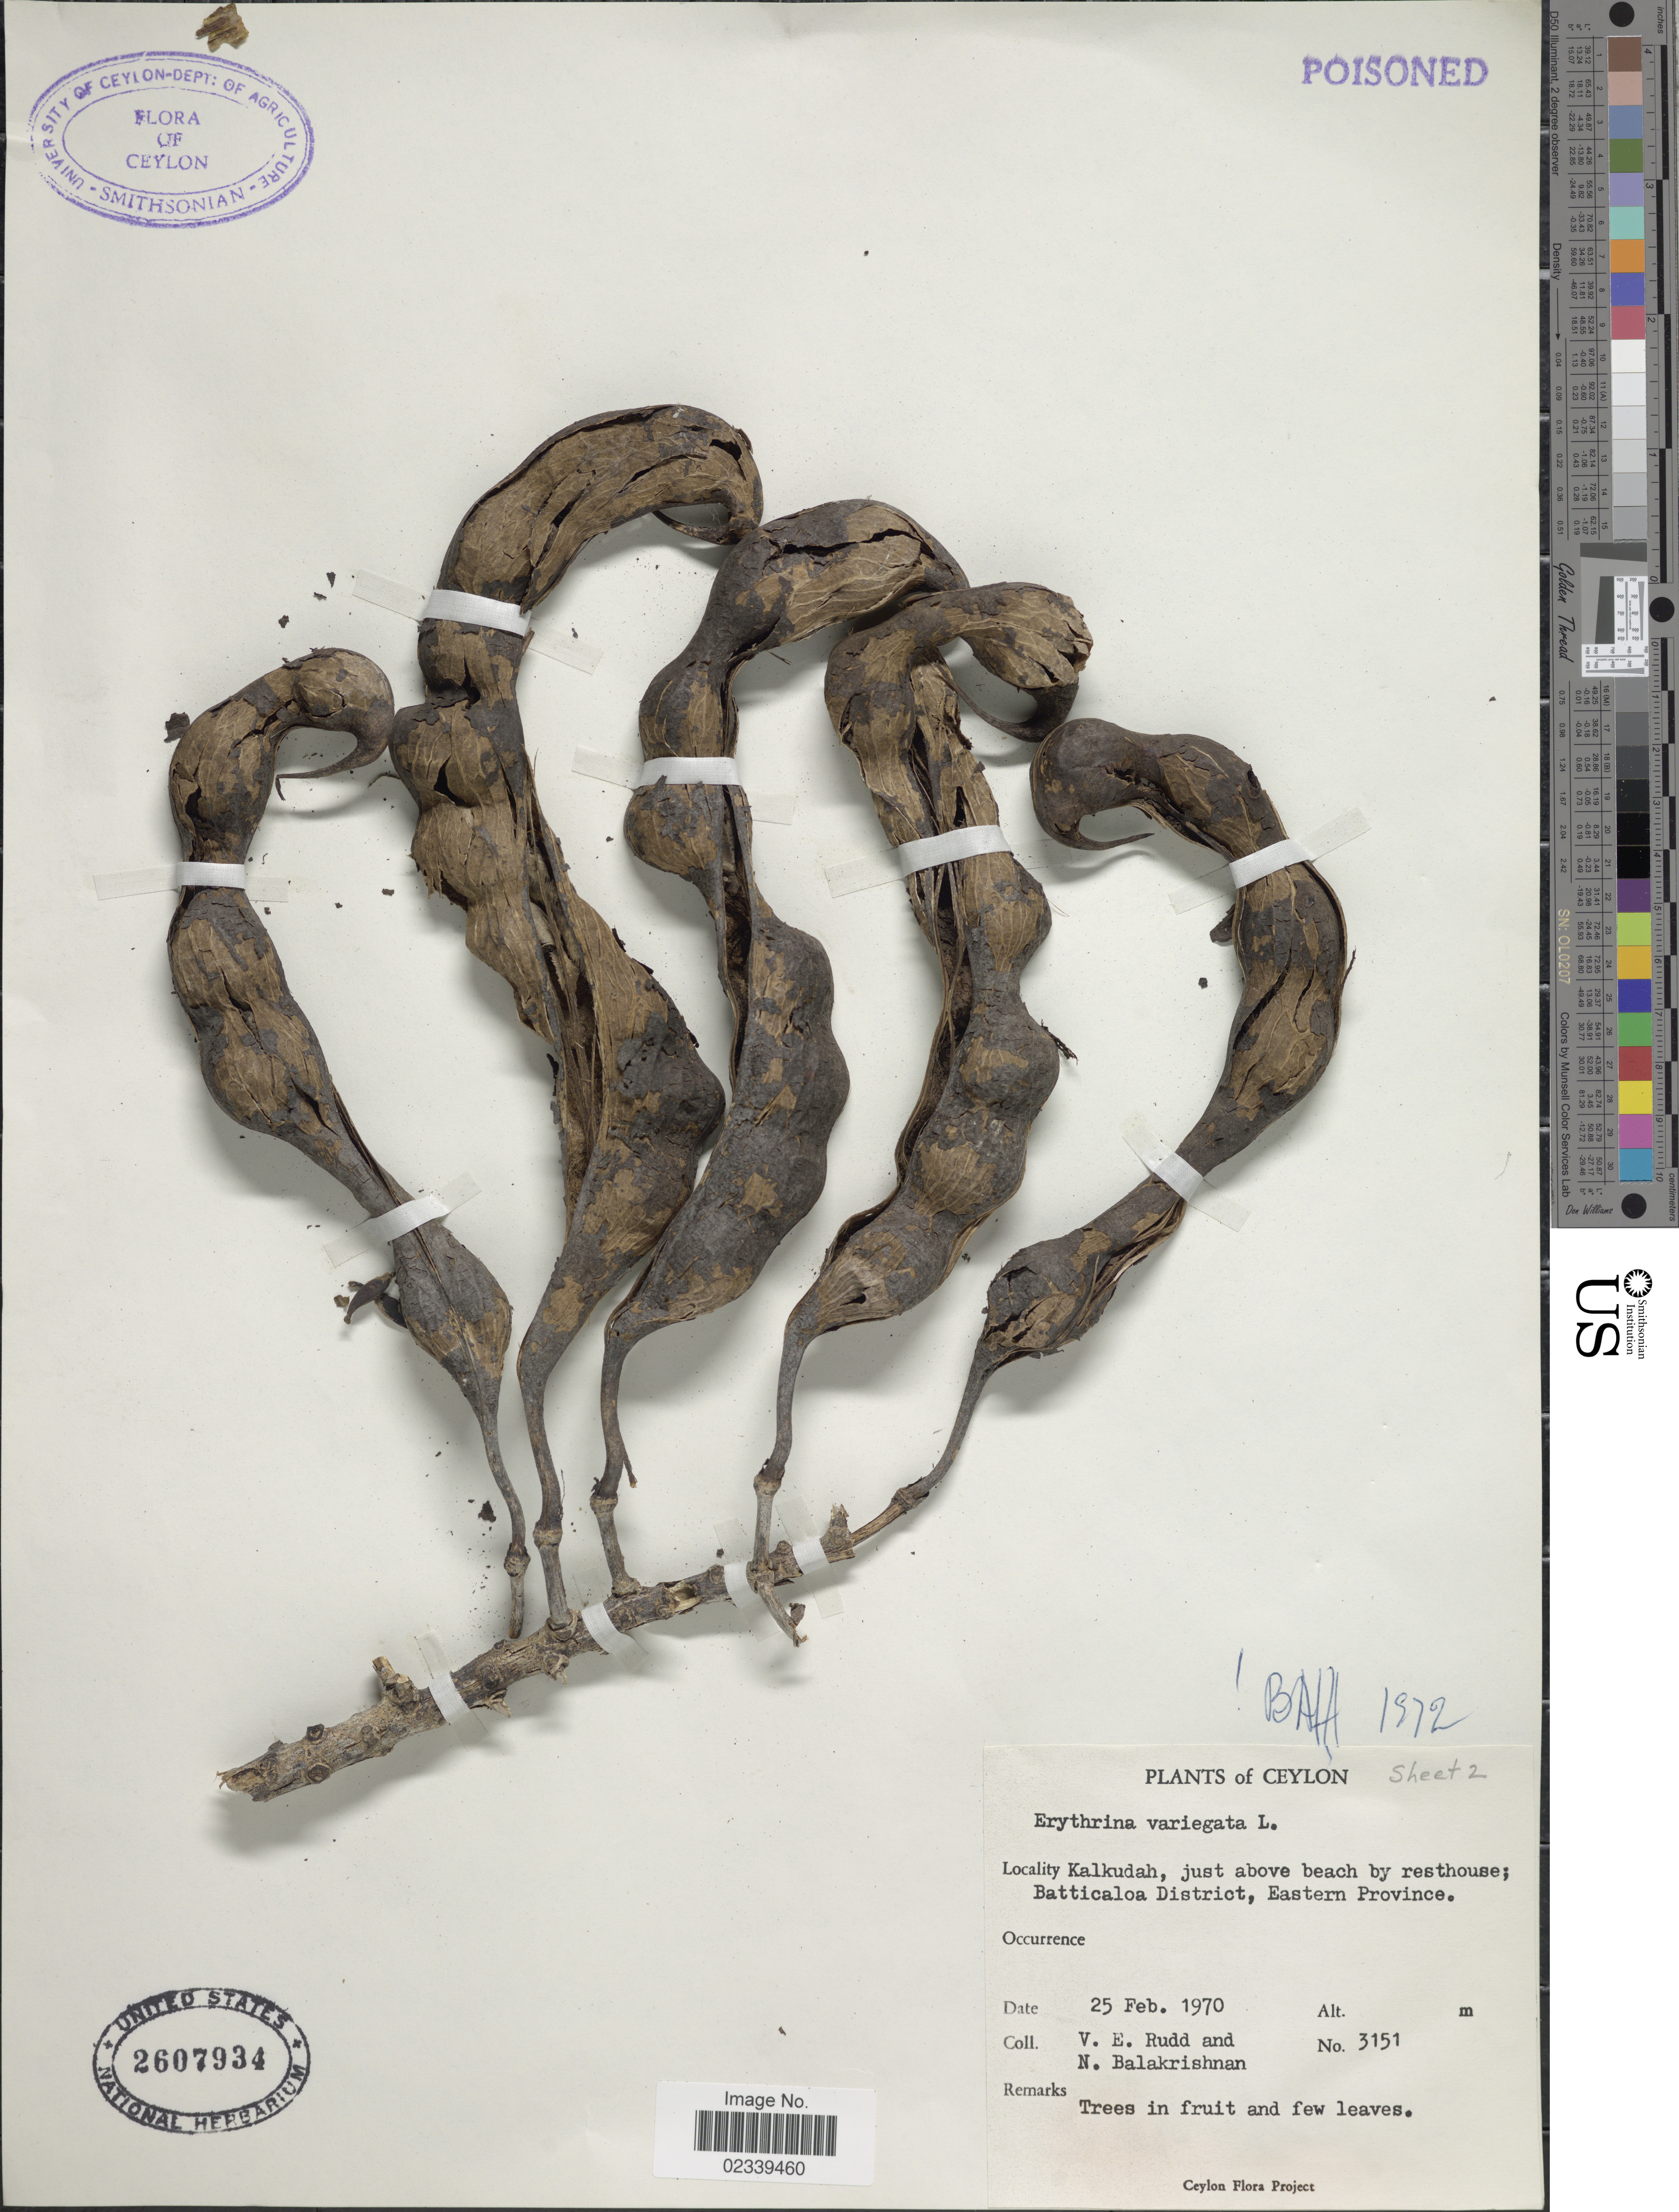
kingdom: Plantae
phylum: Tracheophyta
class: Magnoliopsida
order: Fabales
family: Fabaceae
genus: Erythrina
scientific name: Erythrina variegata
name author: L.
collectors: V. E. Rudd & N. Balakrishnan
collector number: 3151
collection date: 1970-02-25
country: Sri Lanka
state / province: Eastern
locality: Ceylon, Kalkudah, just above beach by resthouse, Batticaloa District, Eastern Province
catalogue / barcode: US 2607934